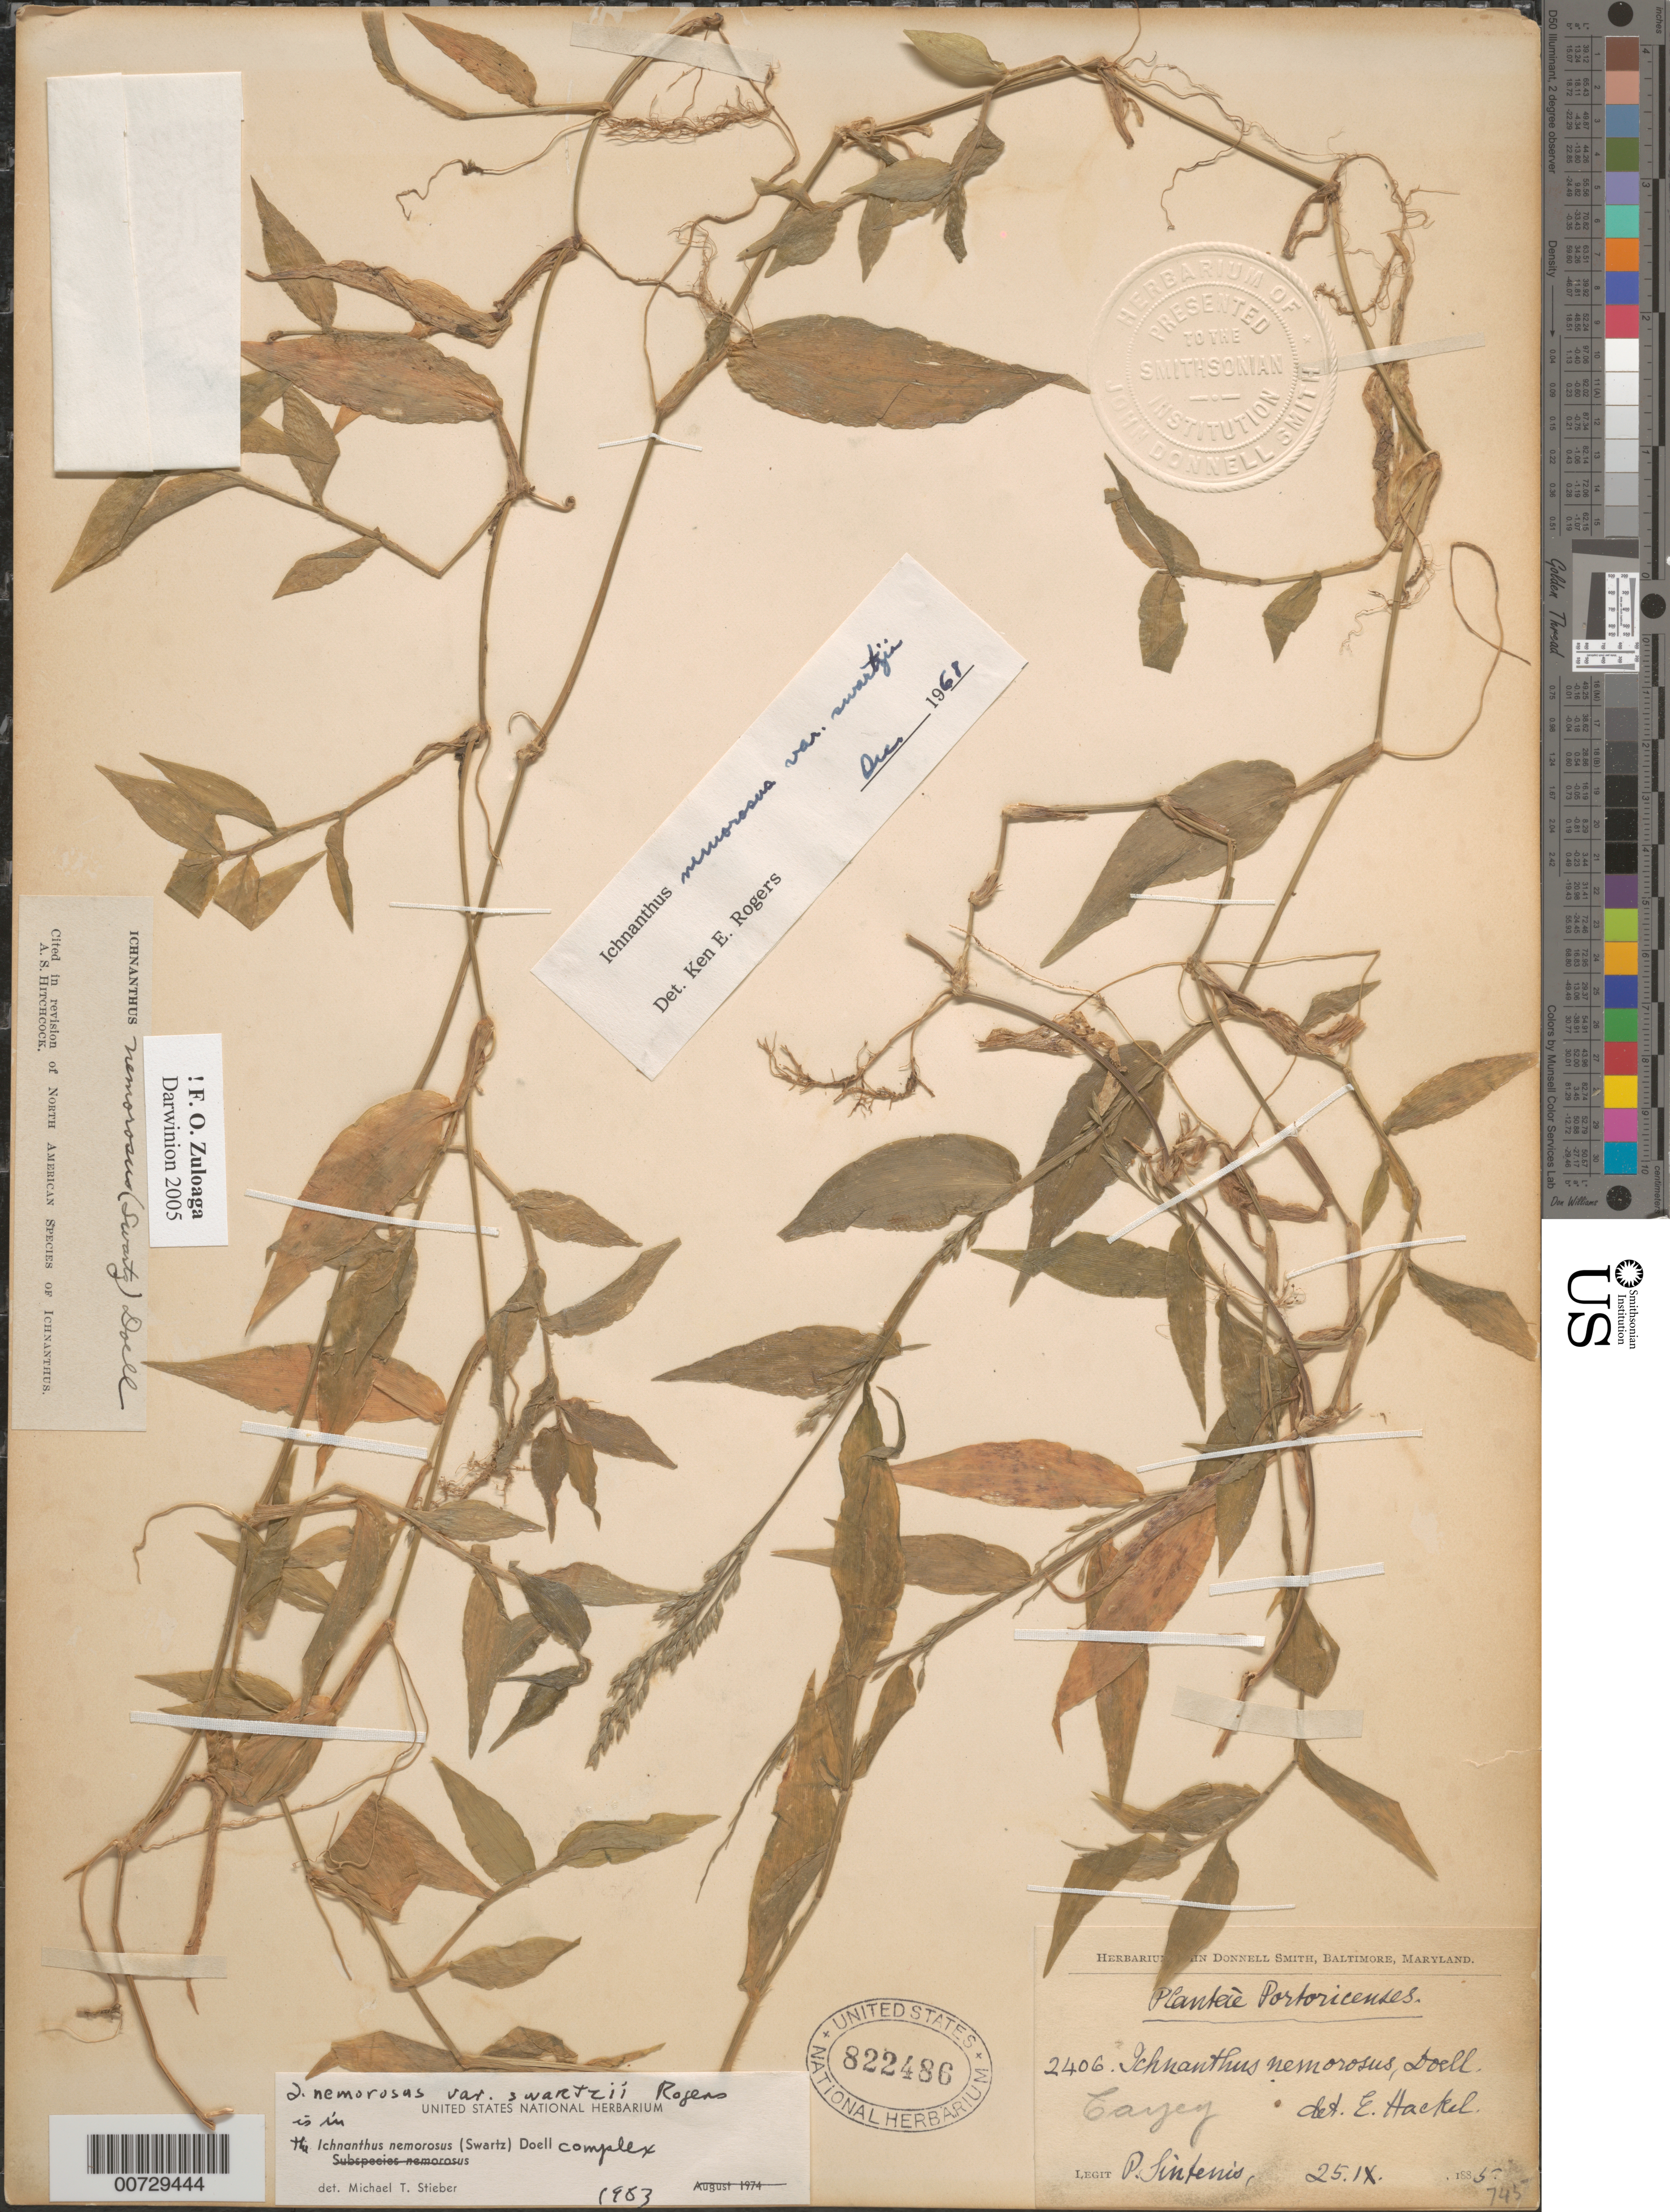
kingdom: Plantae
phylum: Tracheophyta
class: Liliopsida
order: Poales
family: Poaceae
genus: Ichnanthus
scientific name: Ichnanthus pallens var. major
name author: (Nees) Stieber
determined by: Stieber, M. T.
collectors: P. Sintenis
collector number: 2406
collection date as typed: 25 Sep 1885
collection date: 1885-09-25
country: Puerto Rico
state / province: Cayey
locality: Cayey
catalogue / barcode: US 822486